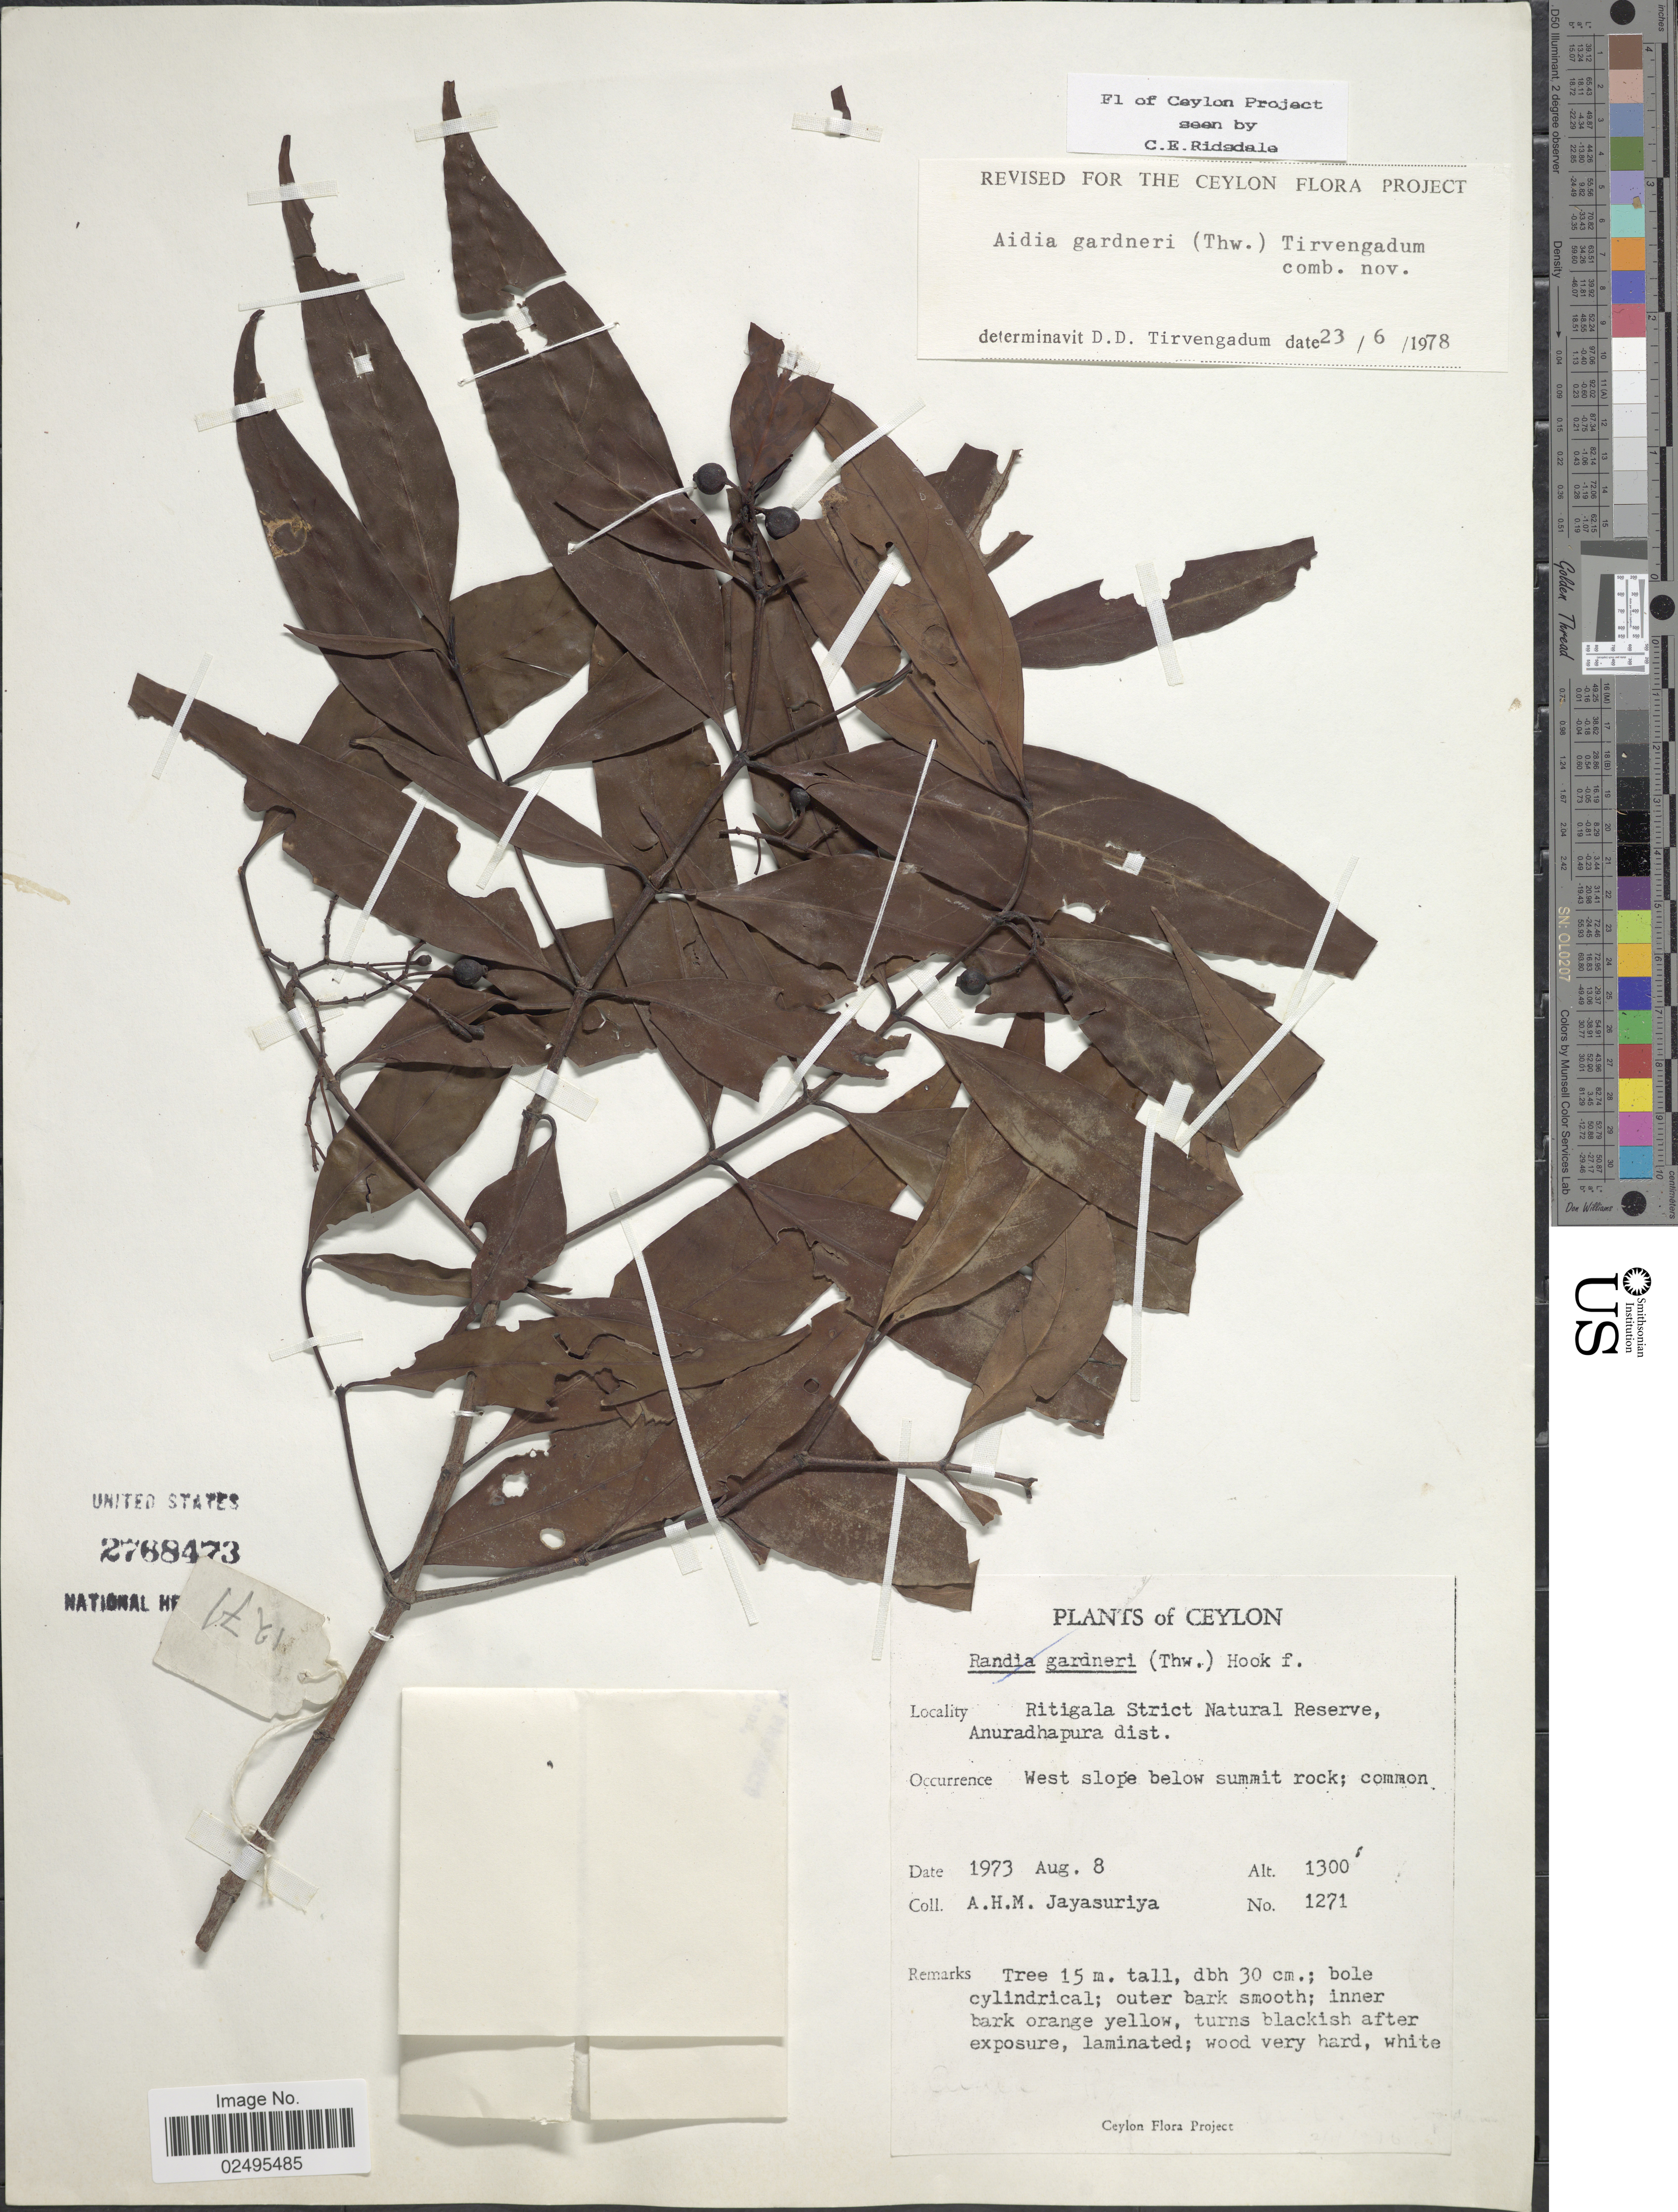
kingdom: Plantae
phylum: Tracheophyta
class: Magnoliopsida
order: Gentianales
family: Rubiaceae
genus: Aidia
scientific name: Aidia gardneri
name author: (Thwaites) Tirveng.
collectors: A. H. Jayasuriya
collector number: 1271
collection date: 1973-08-08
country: Sri Lanka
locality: Ritigala Strict Natural Reserve, Anuradhapura dist., west slope below summit rock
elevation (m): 396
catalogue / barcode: US 2768473